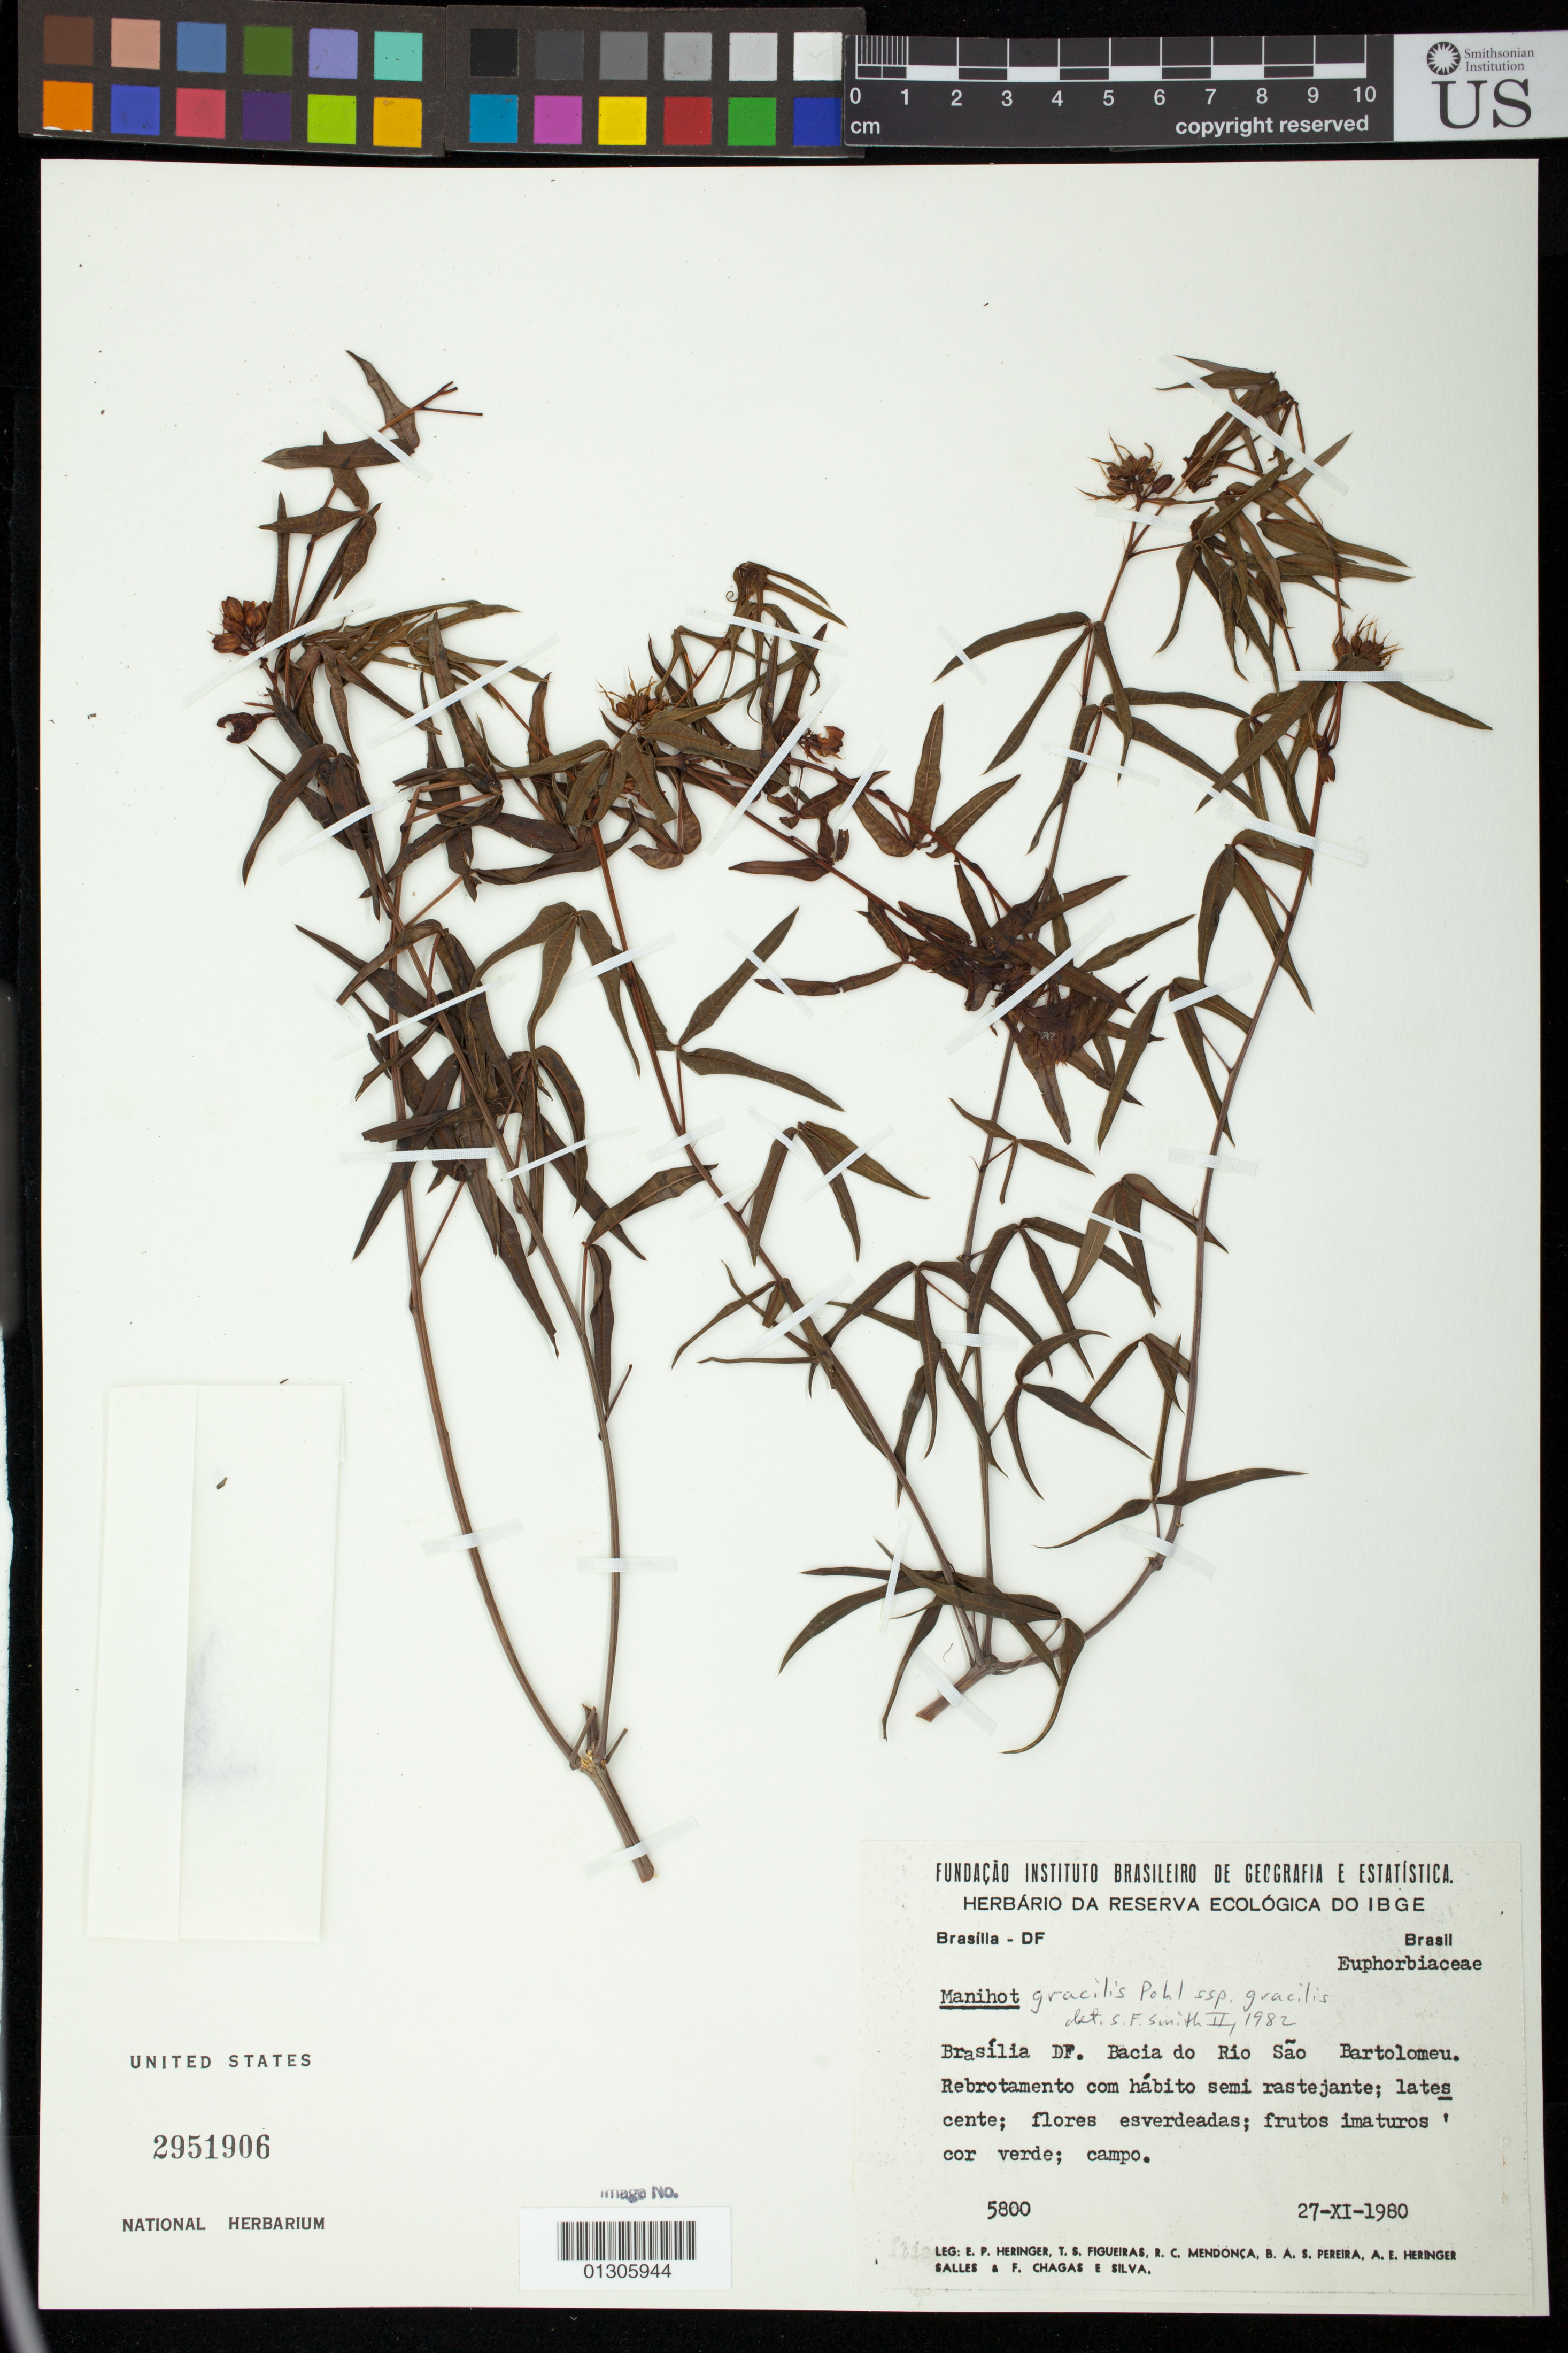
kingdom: Plantae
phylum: Tracheophyta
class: Magnoliopsida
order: Malpighiales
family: Euphorbiaceae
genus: Manihot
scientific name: Manihot esculenta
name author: Crantz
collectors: E. P. Heringer, T. S. Figueiras, R. C. Mendonça, B. A. S. Pereira, A. E. Heringer Salles & F. Chagas e Silva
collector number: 5800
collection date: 1980-11-27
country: Brazil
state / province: Distrito Federal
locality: Brasilia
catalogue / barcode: US 2951906